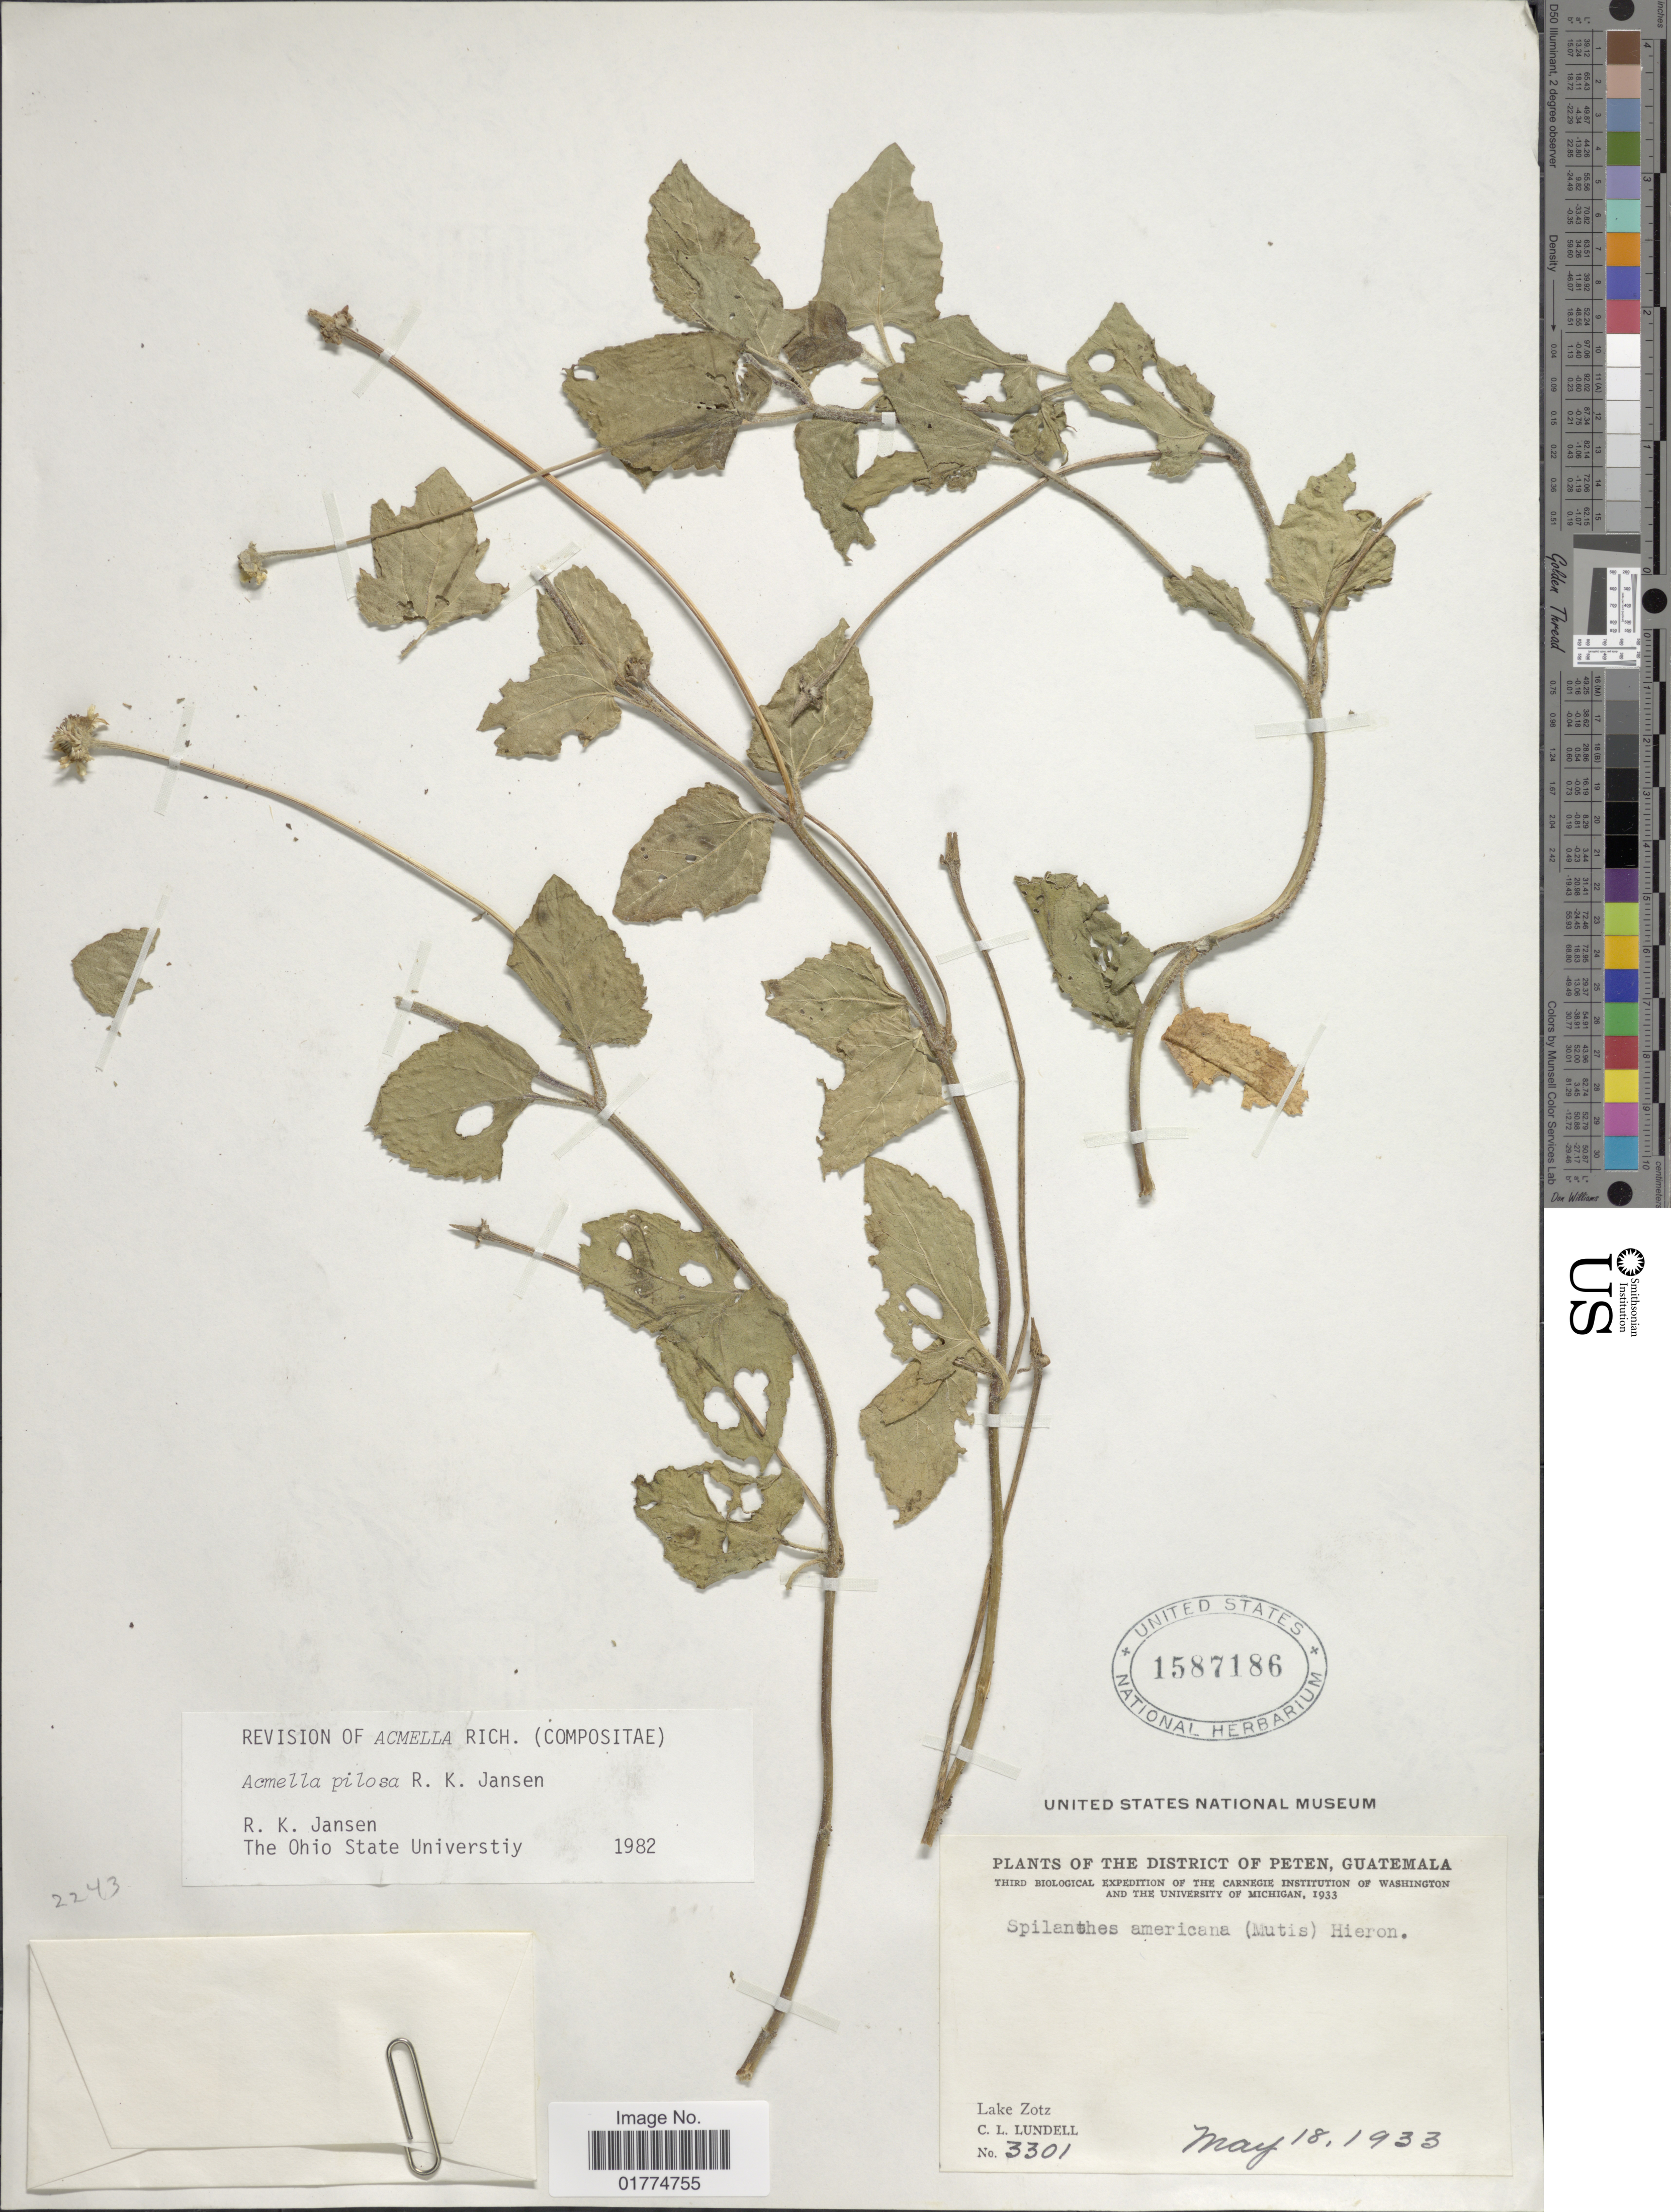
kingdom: Plantae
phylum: Tracheophyta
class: Magnoliopsida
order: Asterales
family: Asteraceae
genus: Acmella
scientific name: Acmella pilosa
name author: R.K. Jansen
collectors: C. L. Lundell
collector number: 3301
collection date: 1933-05-18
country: Guatemala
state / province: El Petén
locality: Lake Zotz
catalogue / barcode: US 1587186